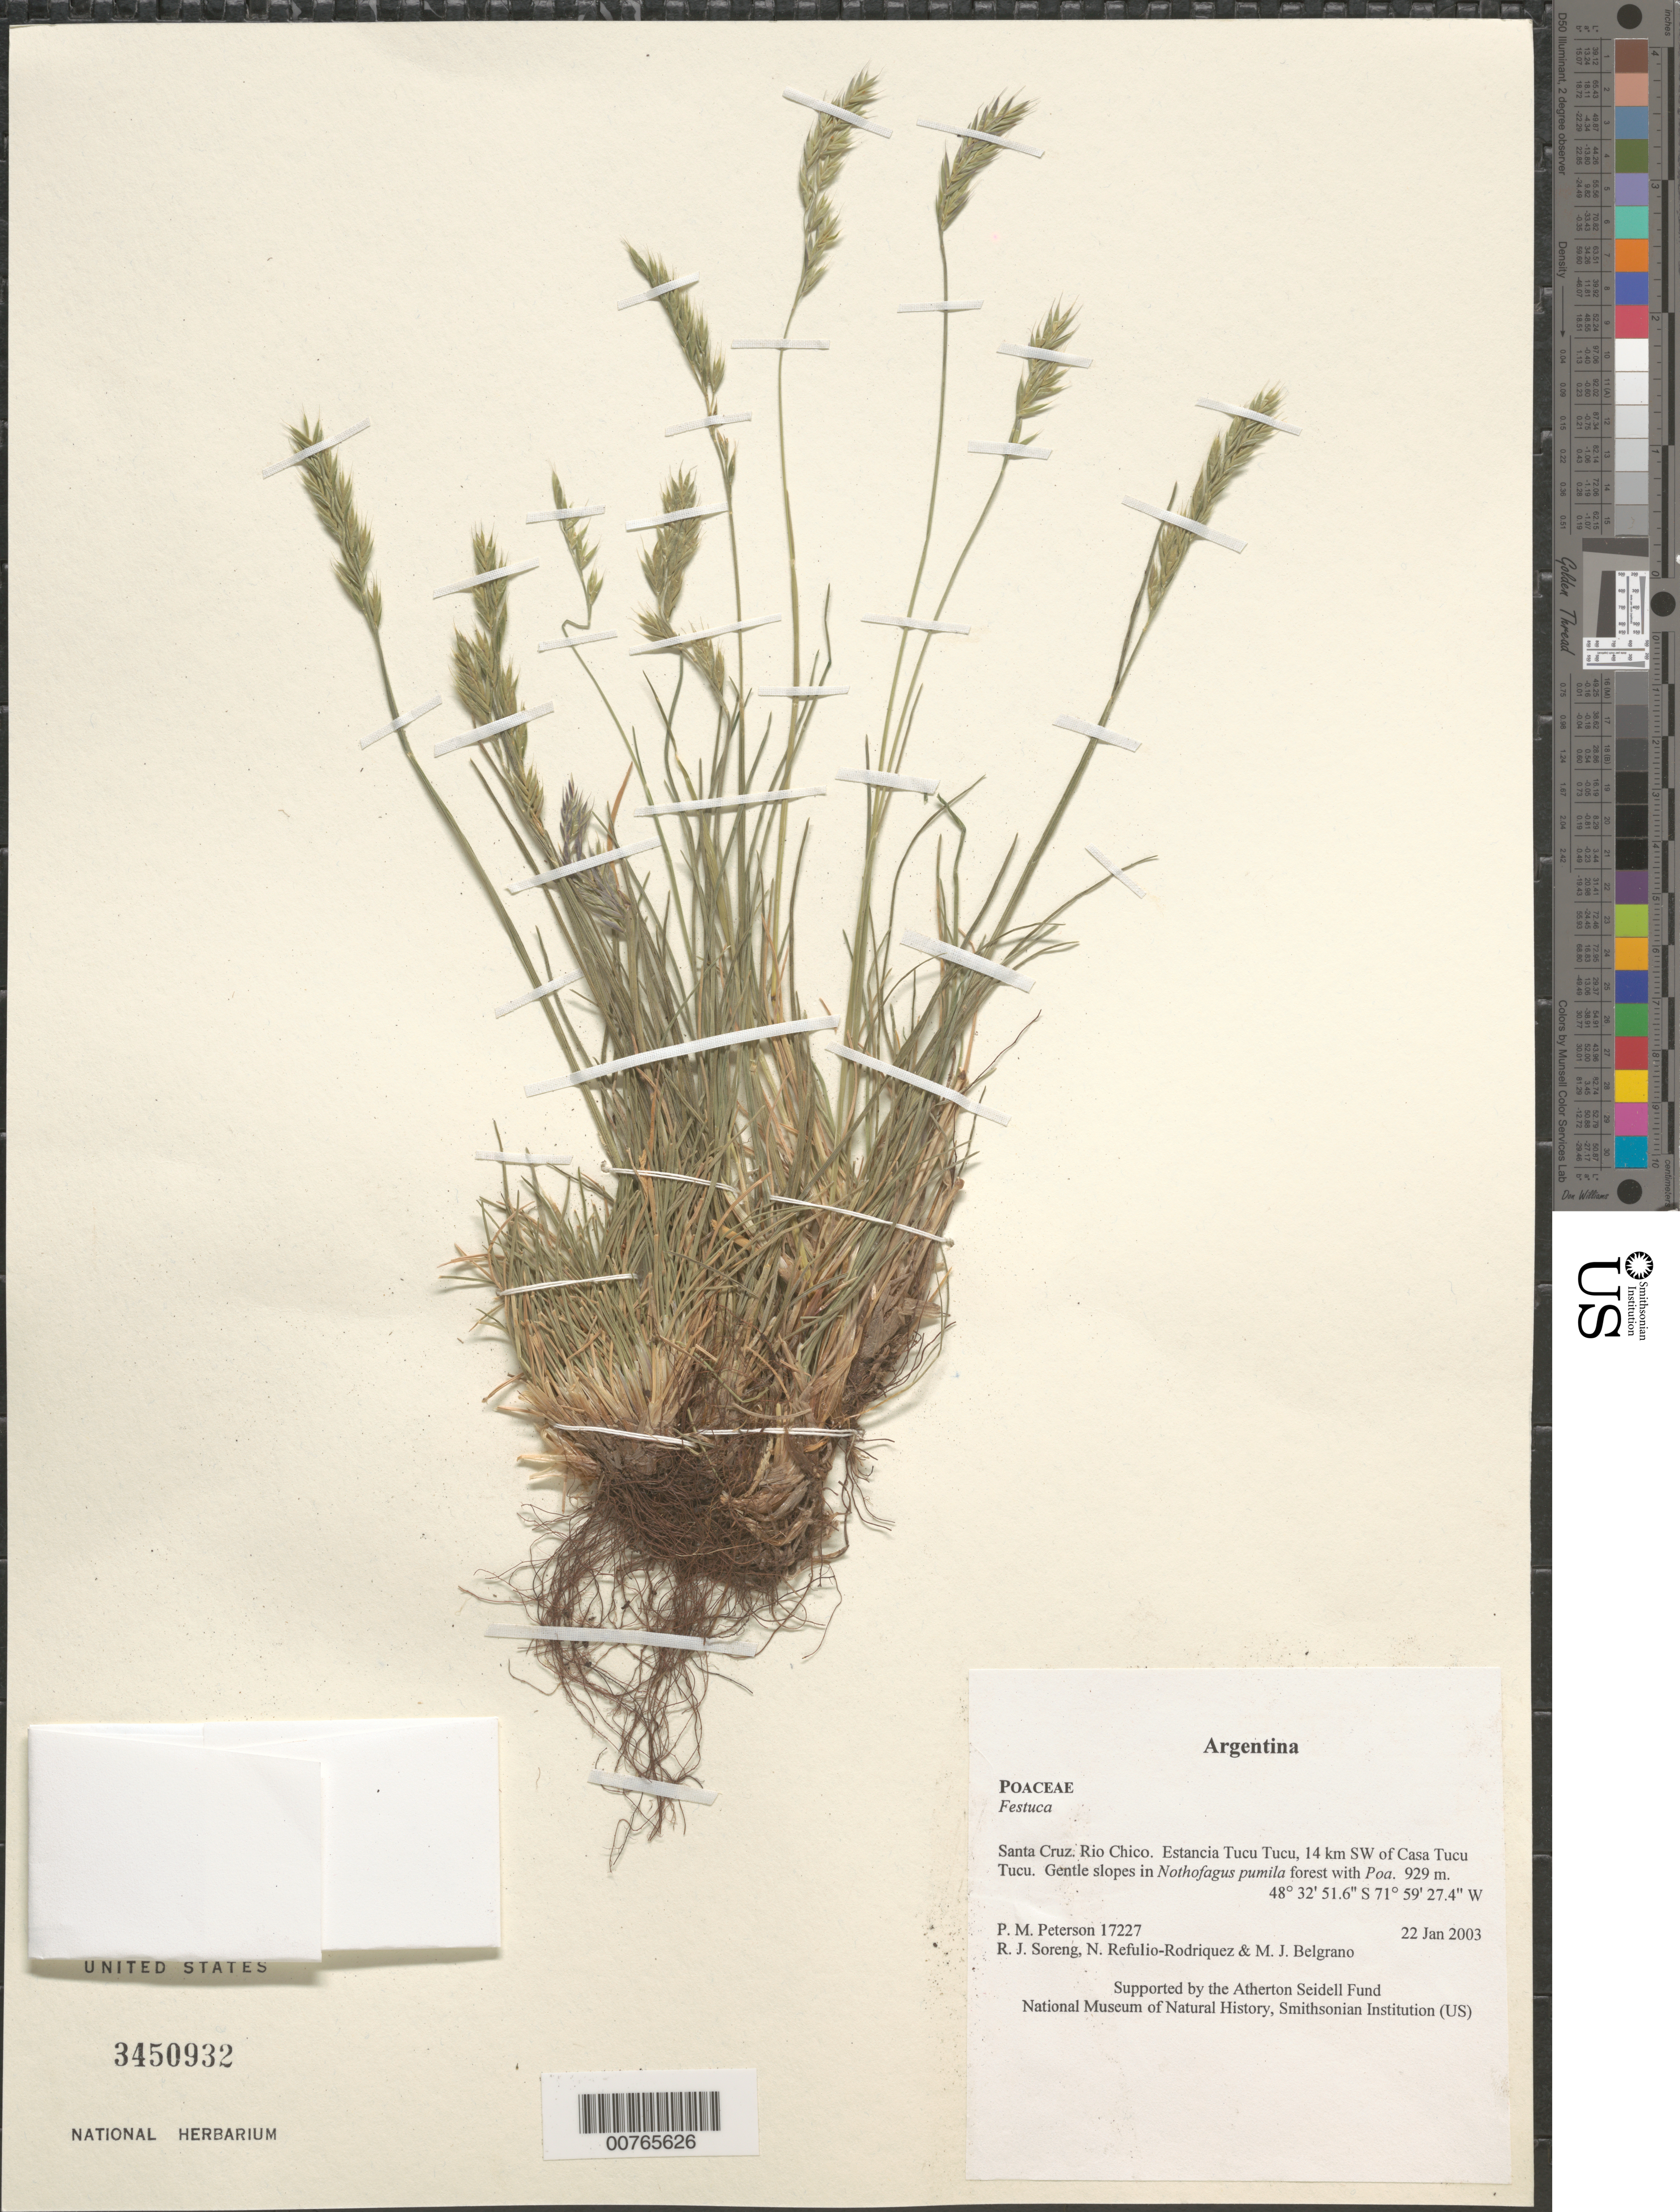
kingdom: Plantae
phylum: Tracheophyta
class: Liliopsida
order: Poales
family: Poaceae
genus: Festuca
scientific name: Festuca sp.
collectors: P. M. Peterson, R. J. Soreng, N. Refulio-Rodríguez & M. Belgrano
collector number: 17227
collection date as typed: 22 Jan 2003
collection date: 2003-01-22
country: Argentina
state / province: Santa Cruz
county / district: Rio Chico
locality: Estancia Tucu Tucu, 14 km SW of Casa Tucu Tucu. Gentle slopes in Nothofagus pumila forest with Poa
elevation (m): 929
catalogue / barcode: US 3450932